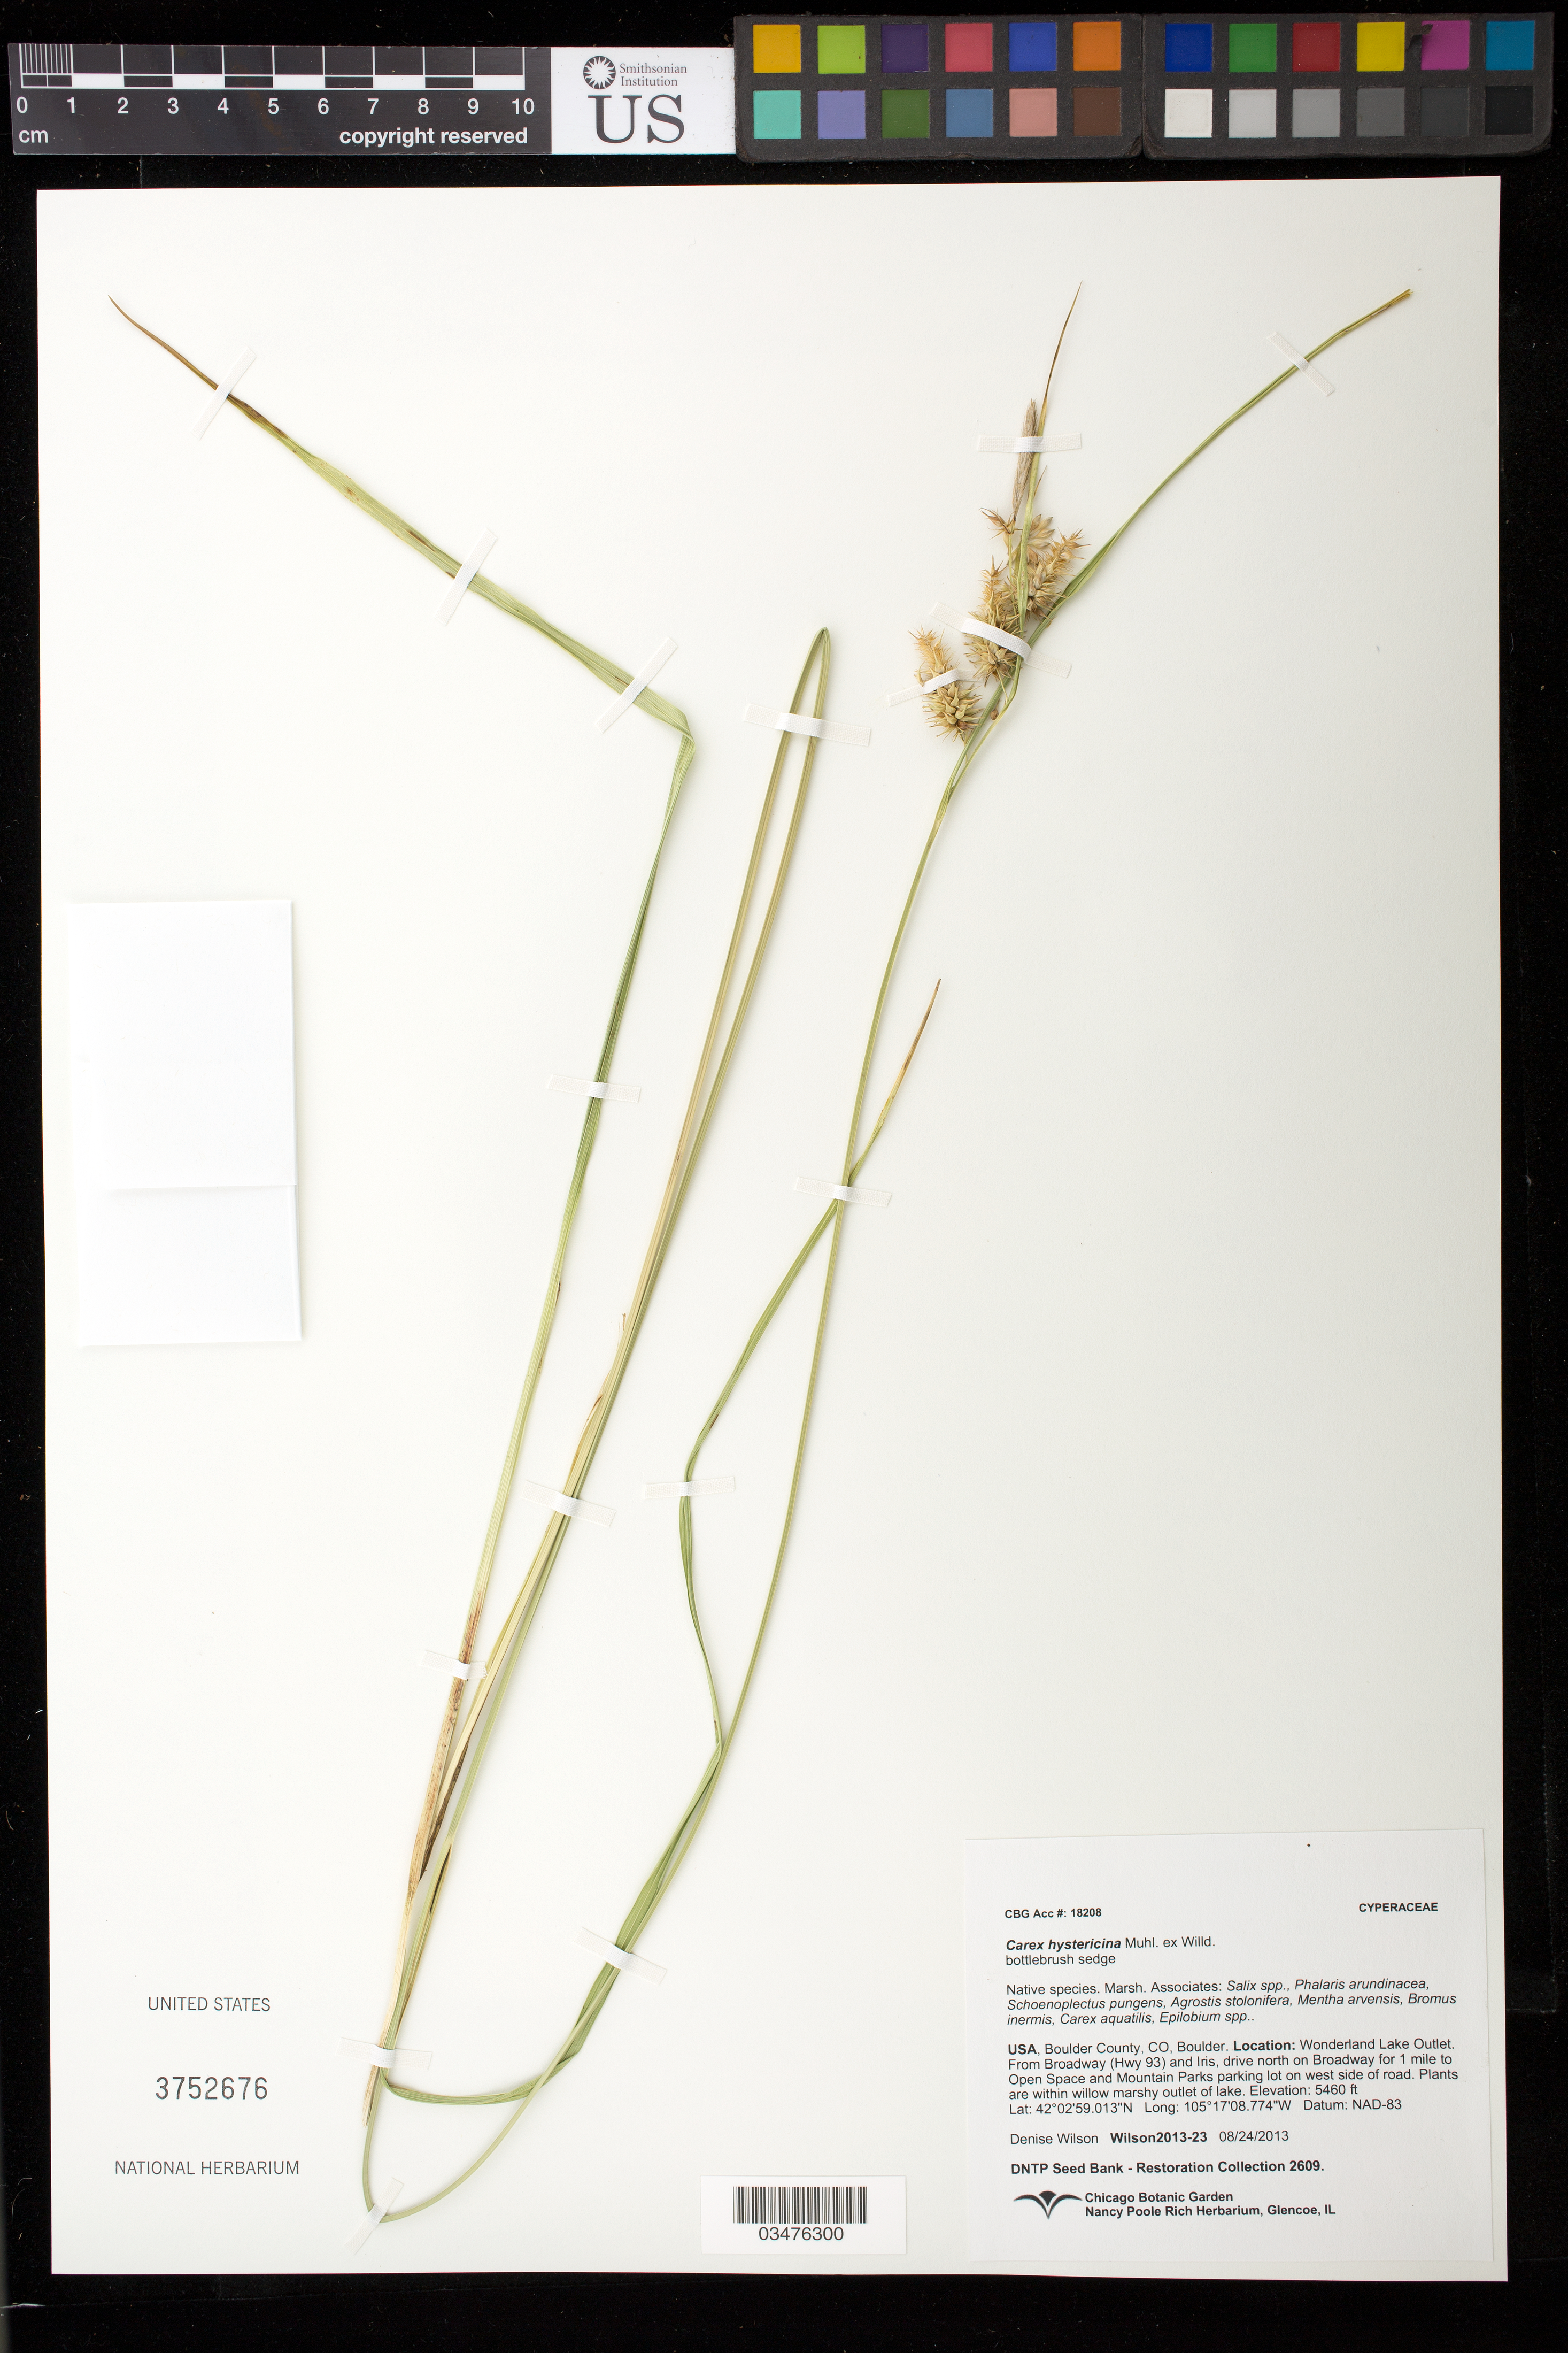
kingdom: Plantae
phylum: Tracheophyta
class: Liliopsida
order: Poales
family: Cyperaceae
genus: Carex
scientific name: Carex hystericina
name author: Muhl. ex Willd.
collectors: D. Wilson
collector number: Wilson2013-23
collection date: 2013-08-24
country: United States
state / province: Colorado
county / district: Boulder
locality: Wonderland Lake Outlet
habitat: Marsh. With Salix sp., Carex aquatilis, Bromus inermis, ect.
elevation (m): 1664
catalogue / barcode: US 3752676